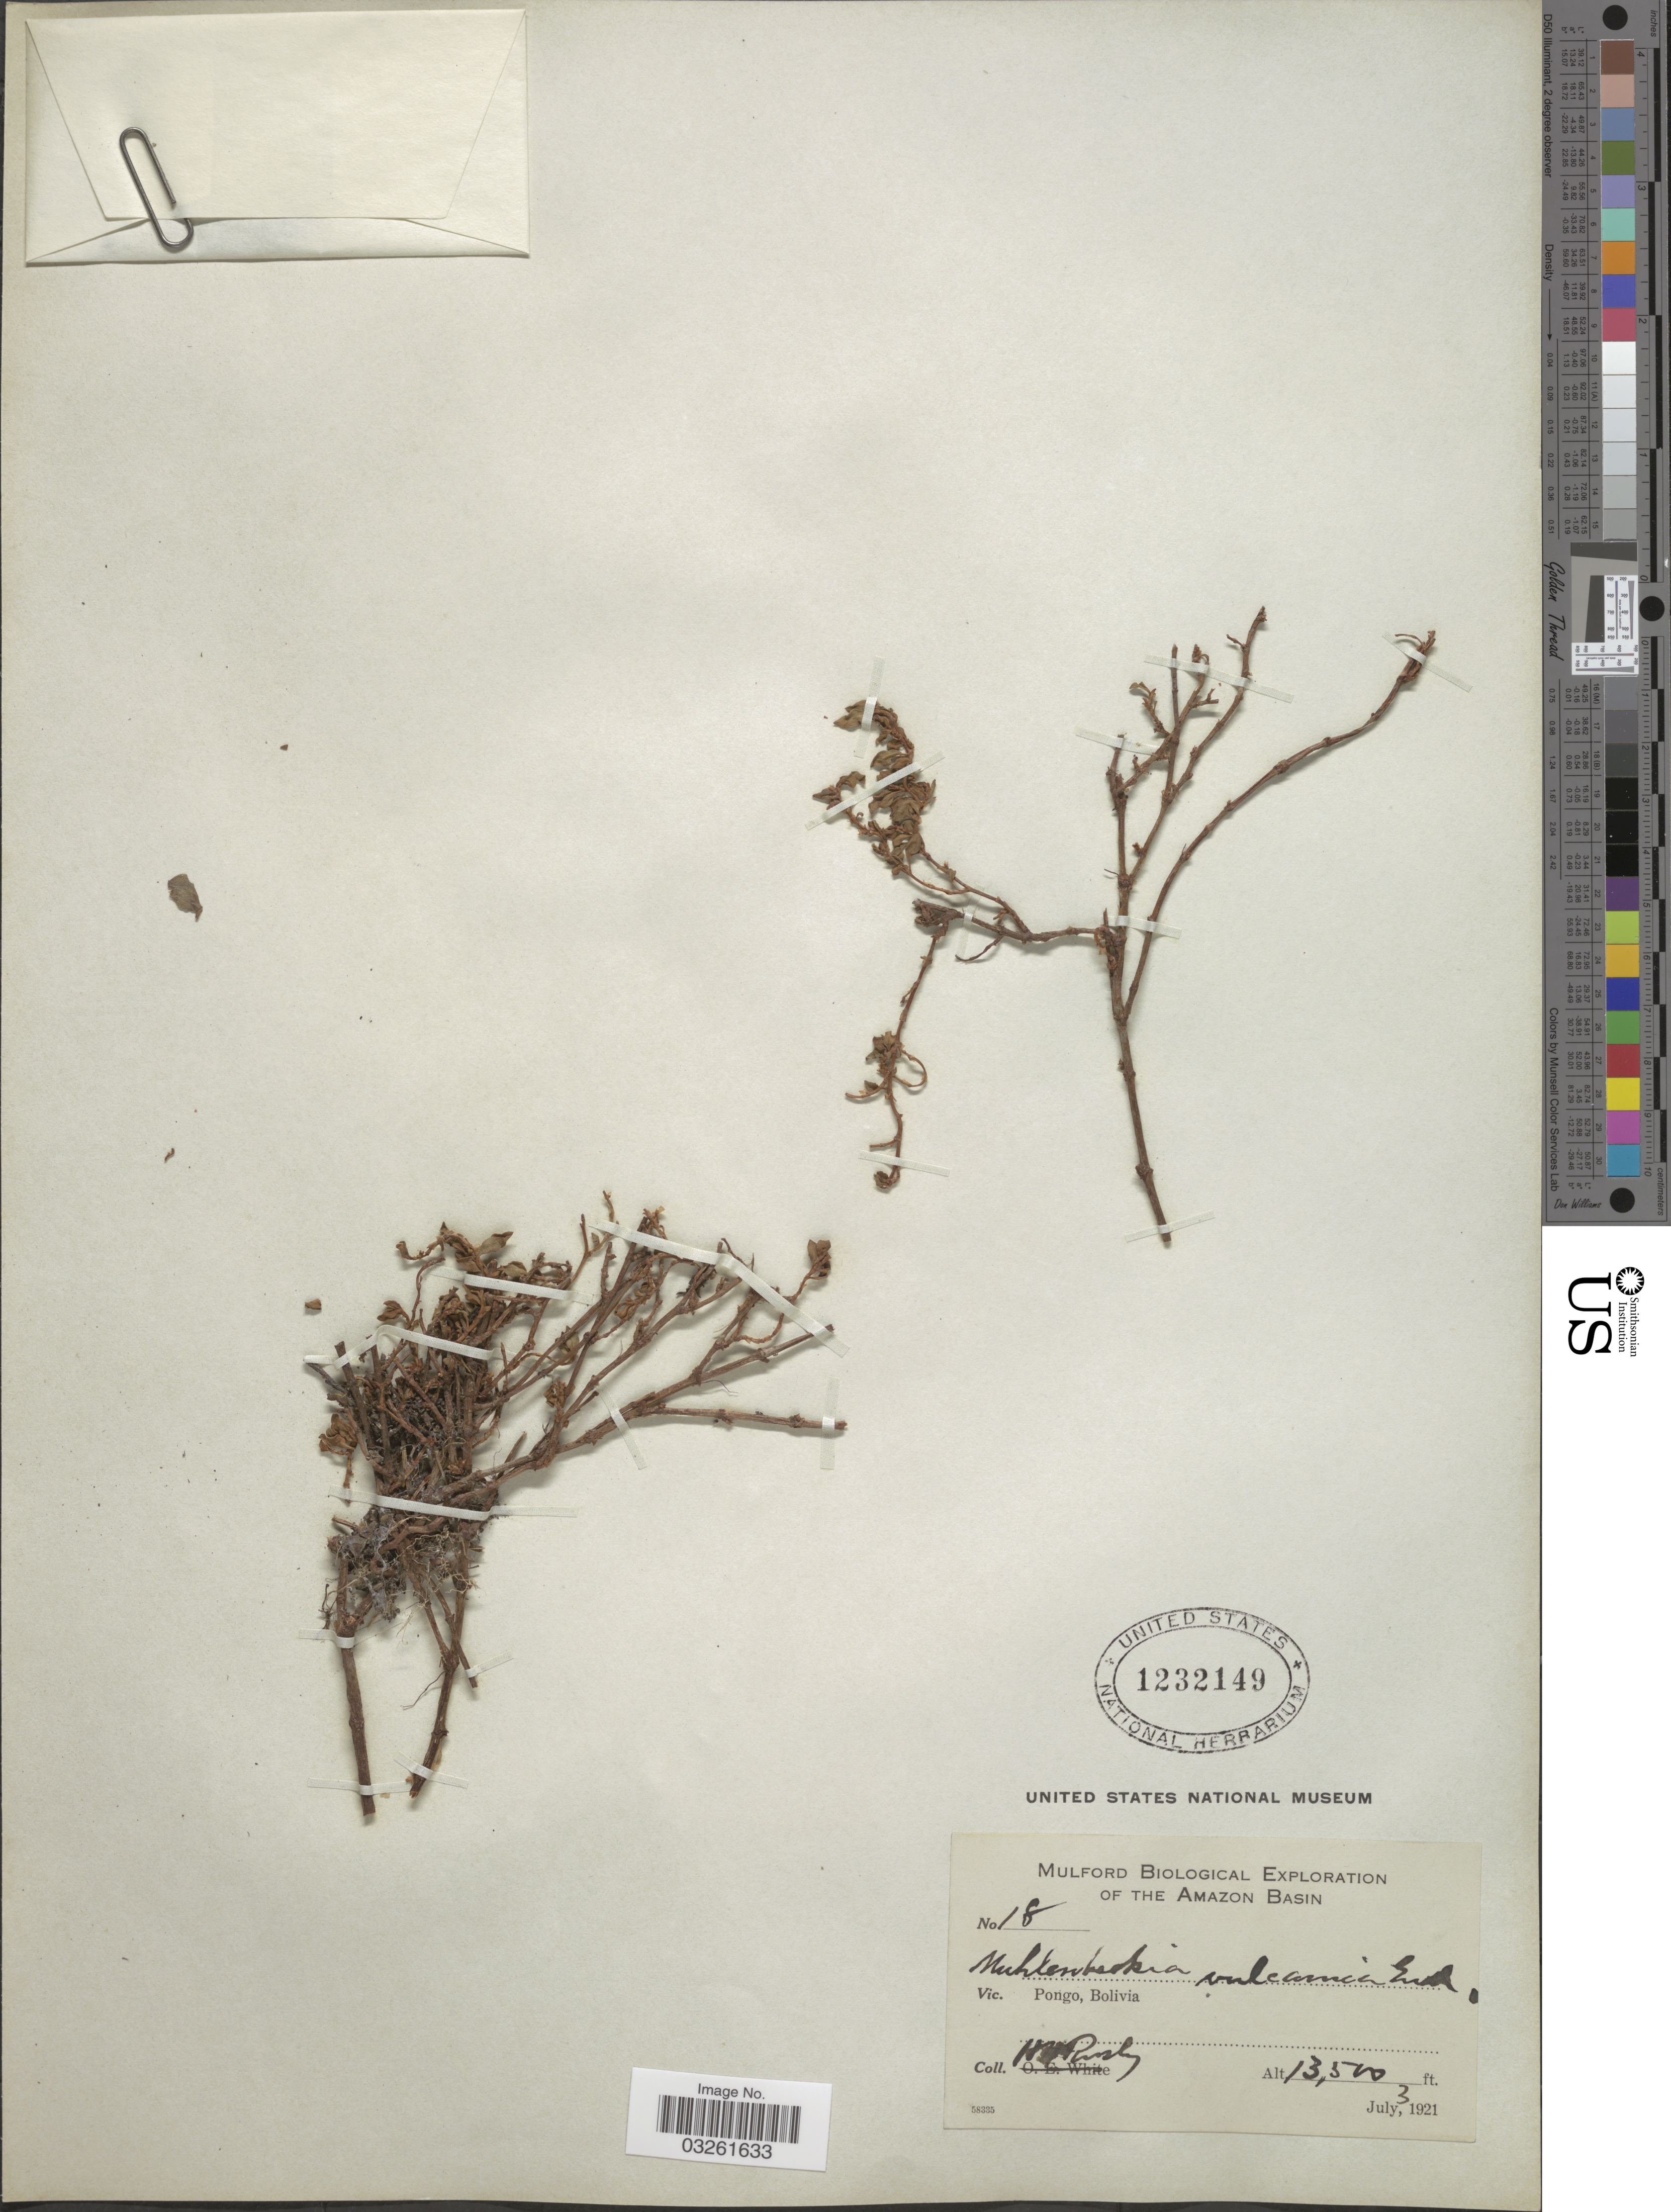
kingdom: Plantae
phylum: Tracheophyta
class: Magnoliopsida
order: Caryophyllales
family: Polygonaceae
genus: Muehlenbeckia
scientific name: Muehlenbeckia volcanica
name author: (Benth.) Endl.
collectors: H. H. Rusby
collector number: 18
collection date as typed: July 3, 1921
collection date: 1921-07-03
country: Bolivia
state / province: La Paz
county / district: Inquisivi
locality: Pongo de Quime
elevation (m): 4115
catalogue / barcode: US 1232149